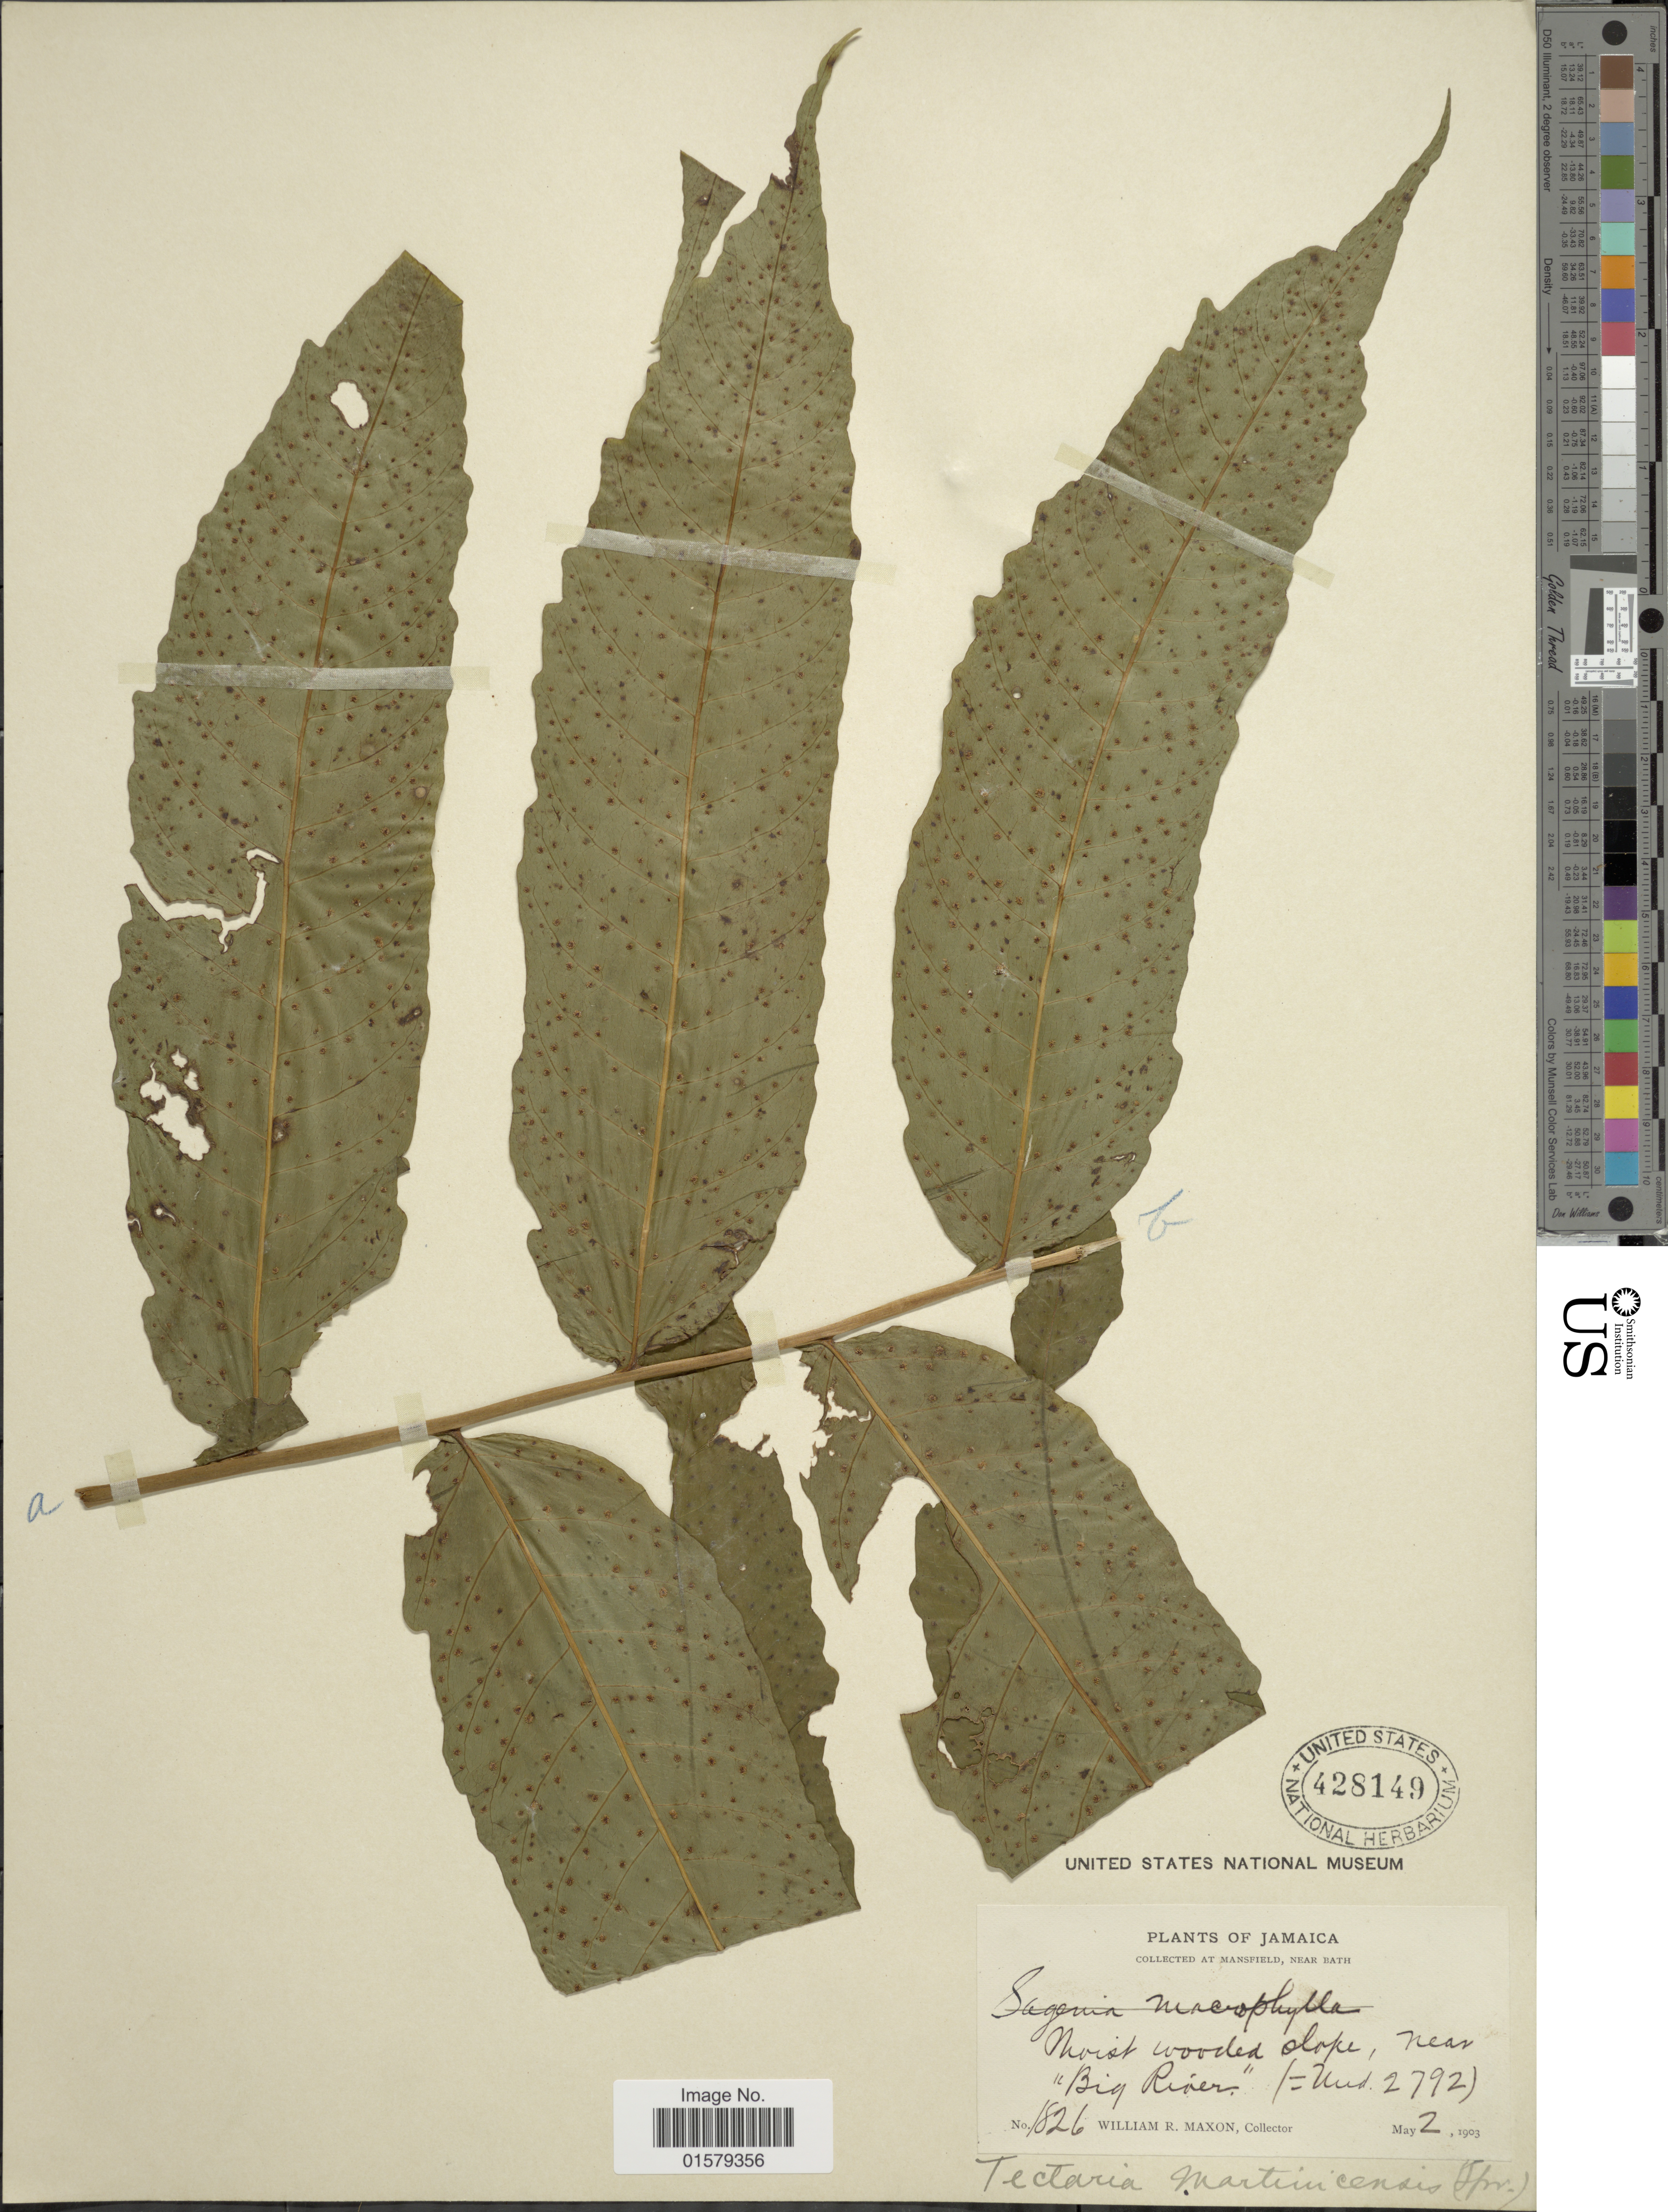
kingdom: Plantae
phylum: Tracheophyta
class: Polypodiopsida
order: Polypodiales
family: Tectariaceae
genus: Tectaria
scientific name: Tectaria incisa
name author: Cav.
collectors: W. R. Maxon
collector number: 1826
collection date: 1903-05-02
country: Jamaica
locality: Mansfield, near Bath, near "Big River"(=Und. 2792).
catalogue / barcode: US 428149